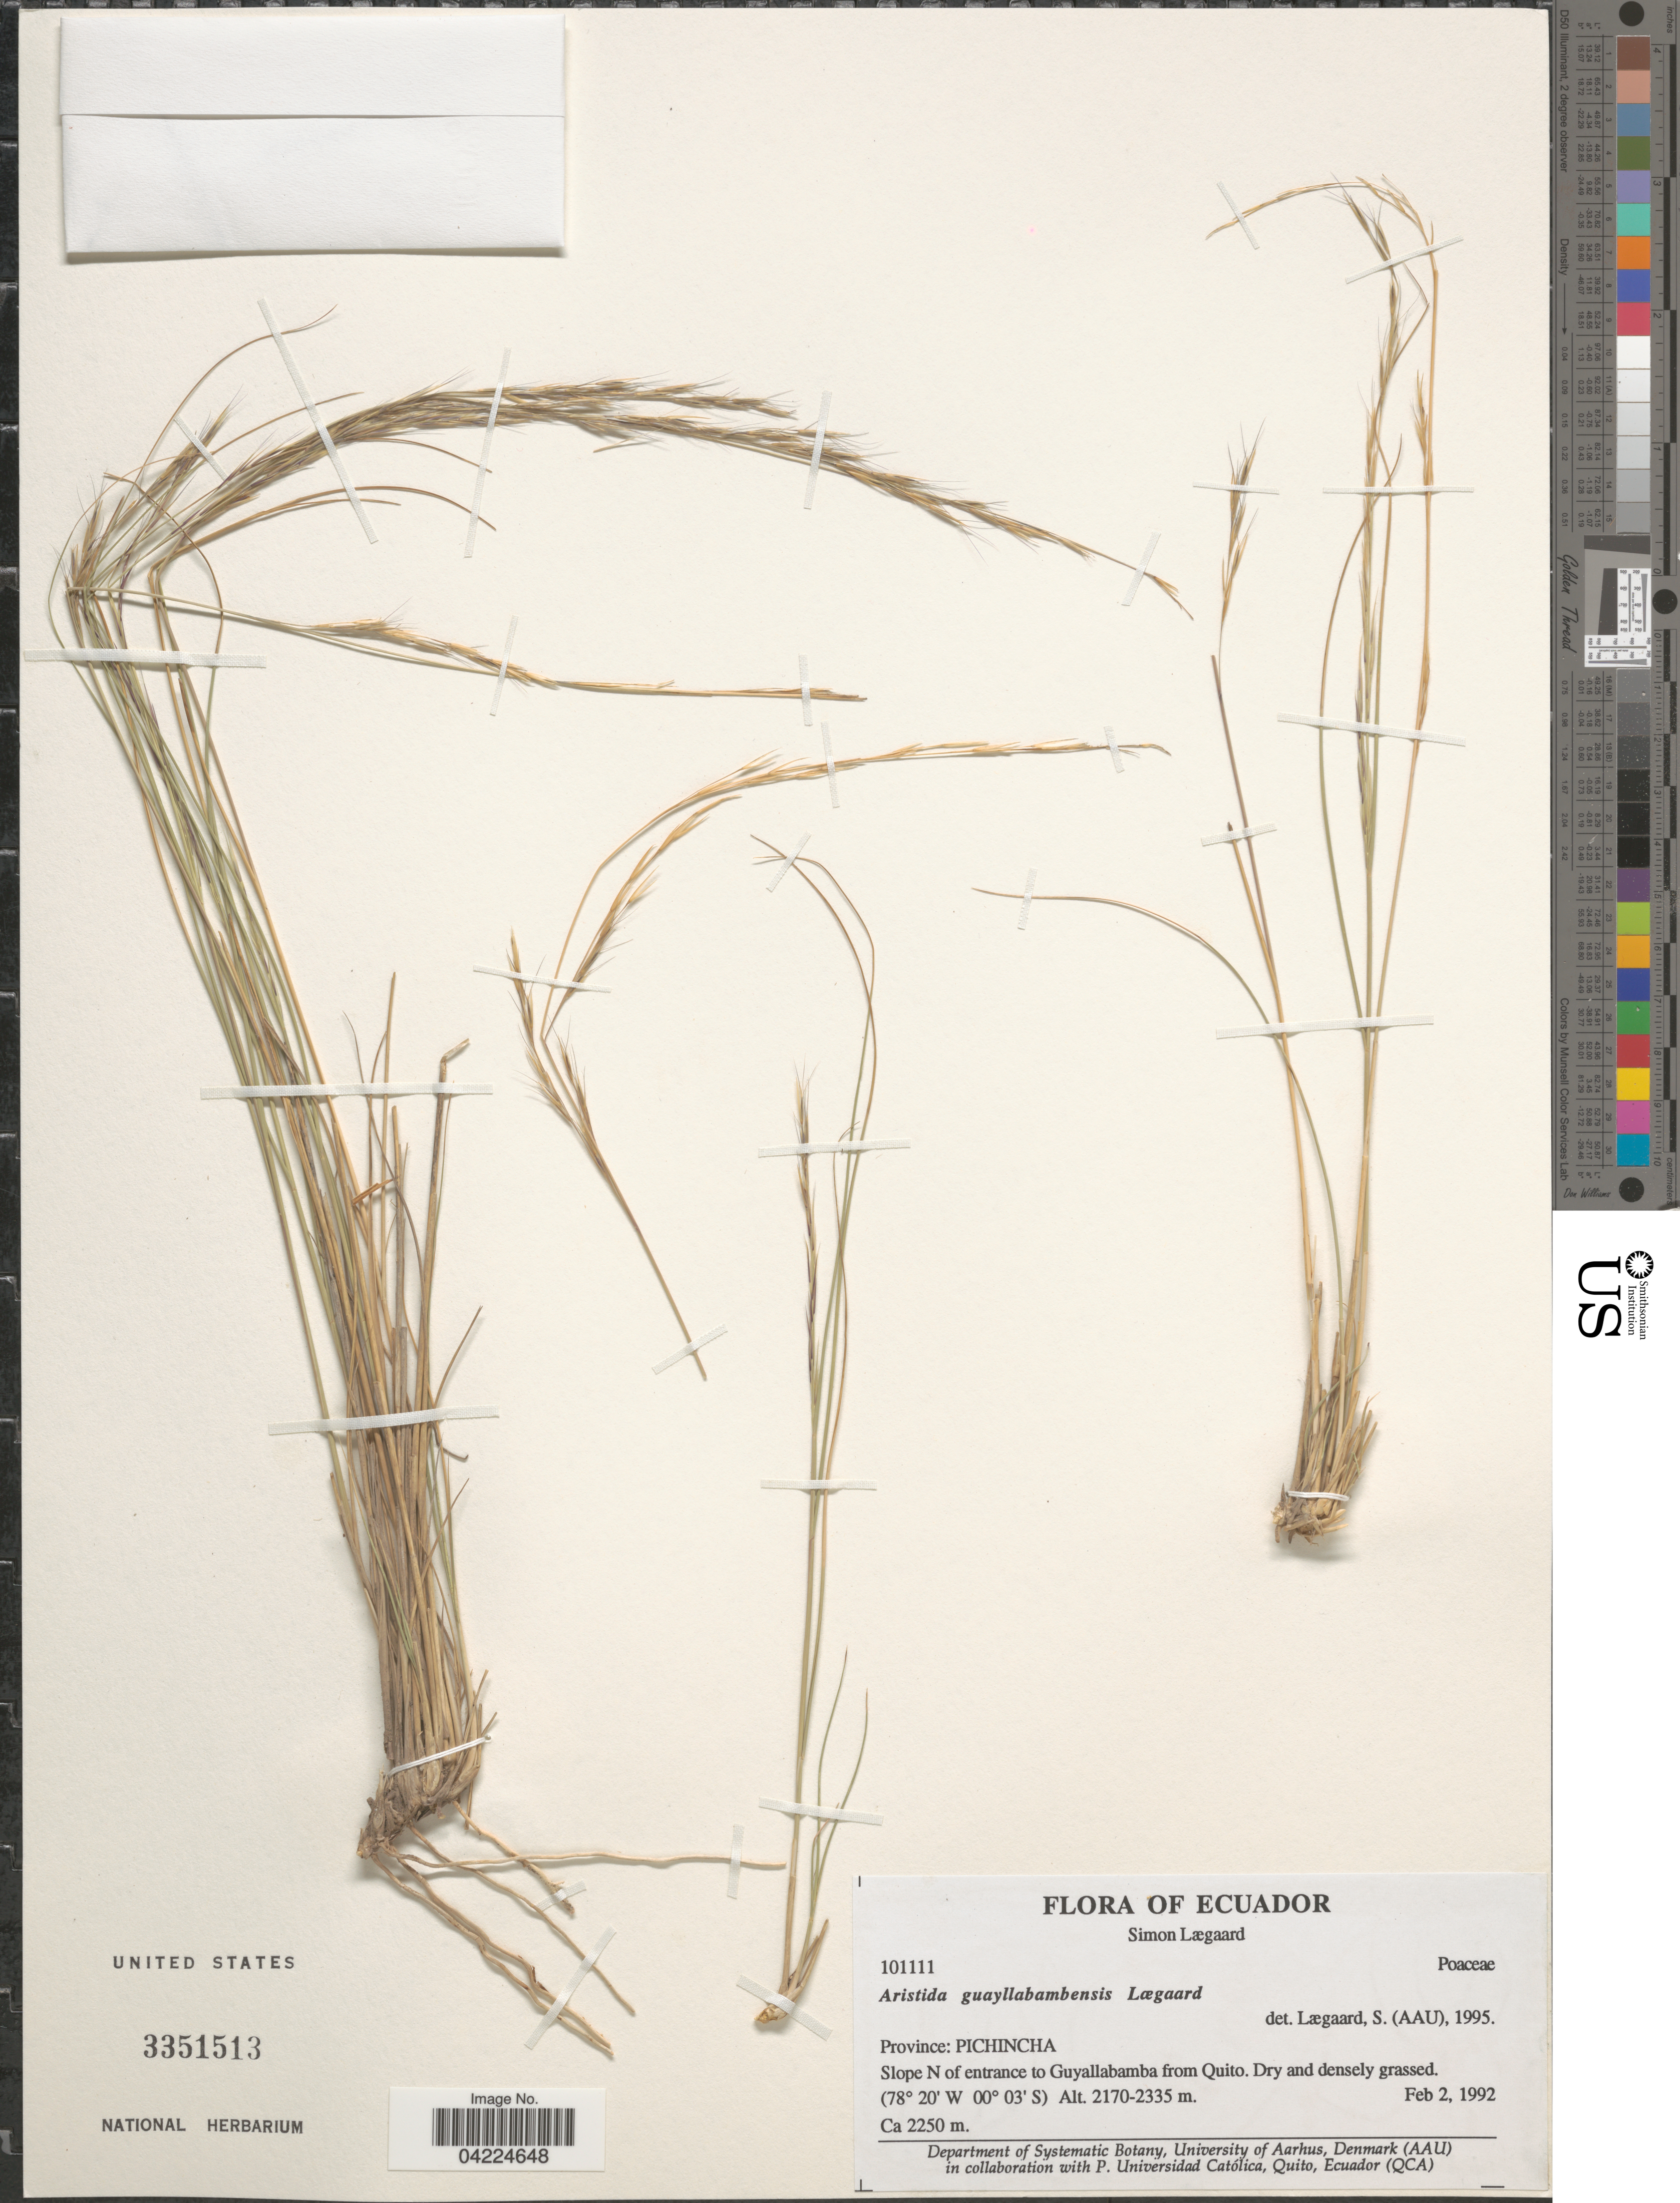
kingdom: Plantae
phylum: Tracheophyta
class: Liliopsida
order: Poales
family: Poaceae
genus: Aristida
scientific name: Aristida guayllabambensis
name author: Lægaard in Harling & L. Andersson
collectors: S. Lægaard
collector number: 101111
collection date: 1992-02-02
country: Ecuador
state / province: Pichincha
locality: Slope N of entrance to Guyallabamba from Quito.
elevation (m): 2170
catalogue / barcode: US 3351513